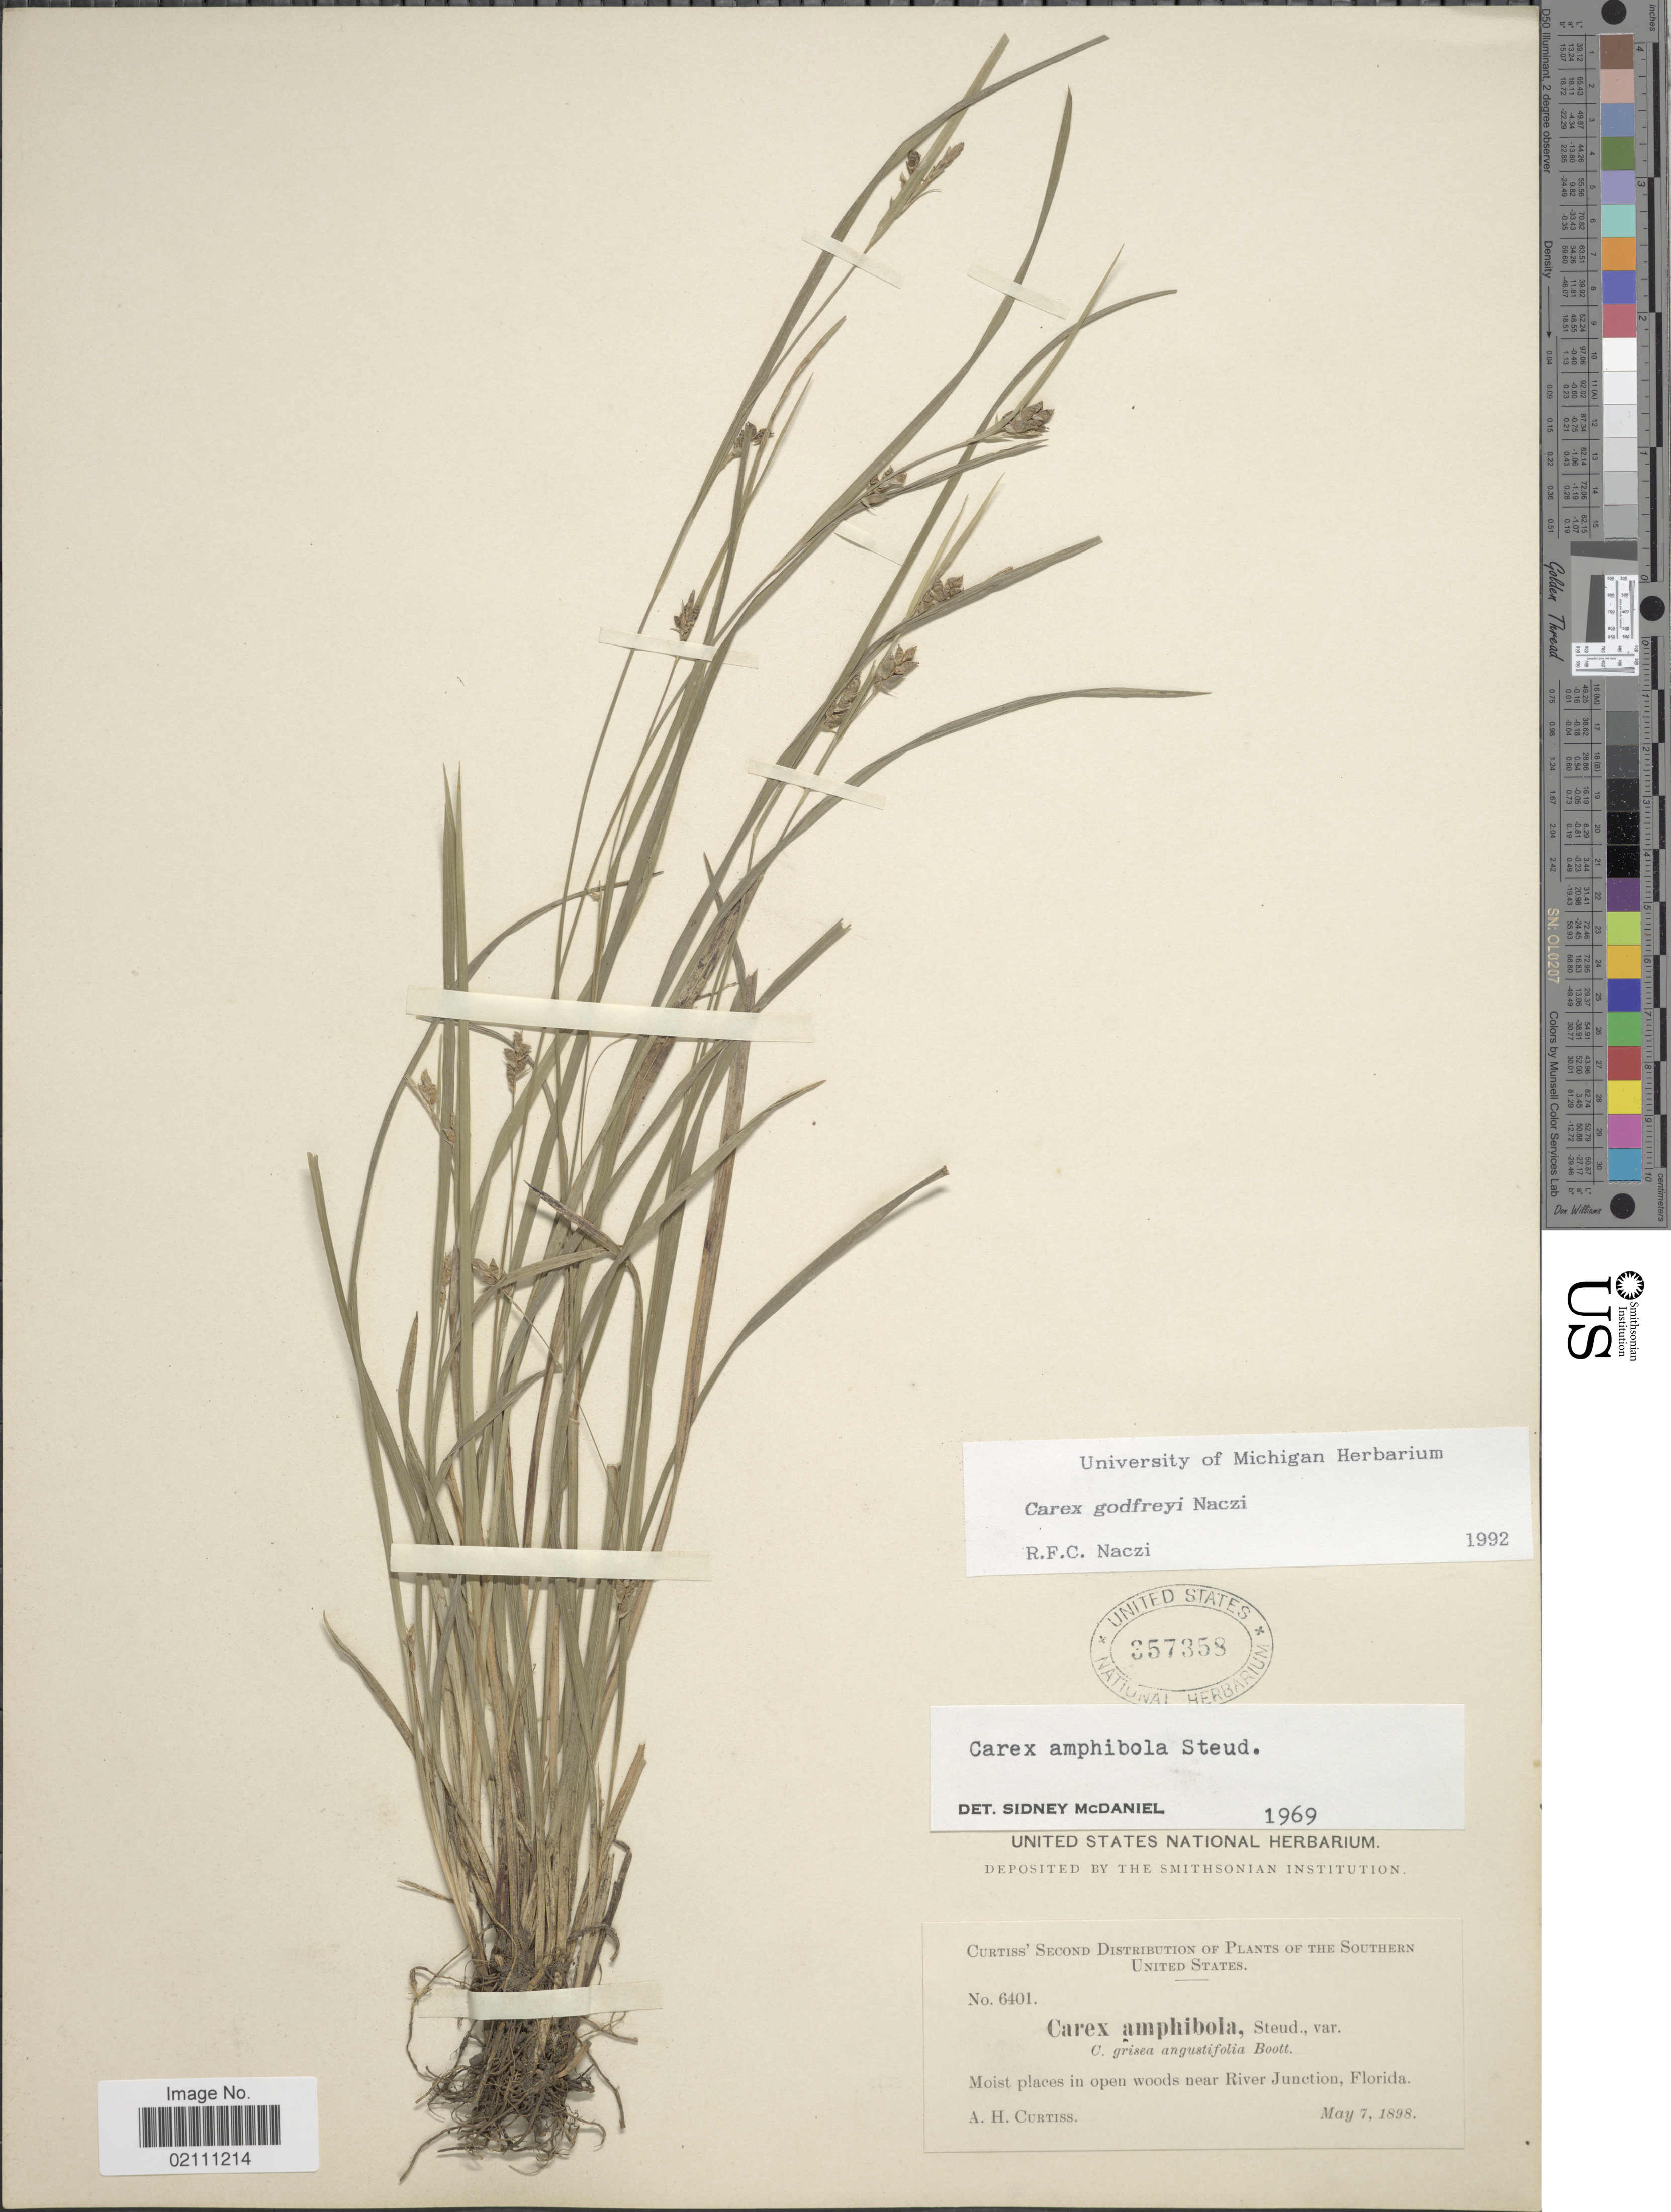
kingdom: Plantae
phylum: Tracheophyta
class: Liliopsida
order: Poales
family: Cyperaceae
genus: Carex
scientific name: Carex godfreyi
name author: Naczi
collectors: A. H. Curtiss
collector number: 6401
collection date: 1898-05-07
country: United States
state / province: Florida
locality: Moist places in open woods near River Junction, Florida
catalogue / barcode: US 357358